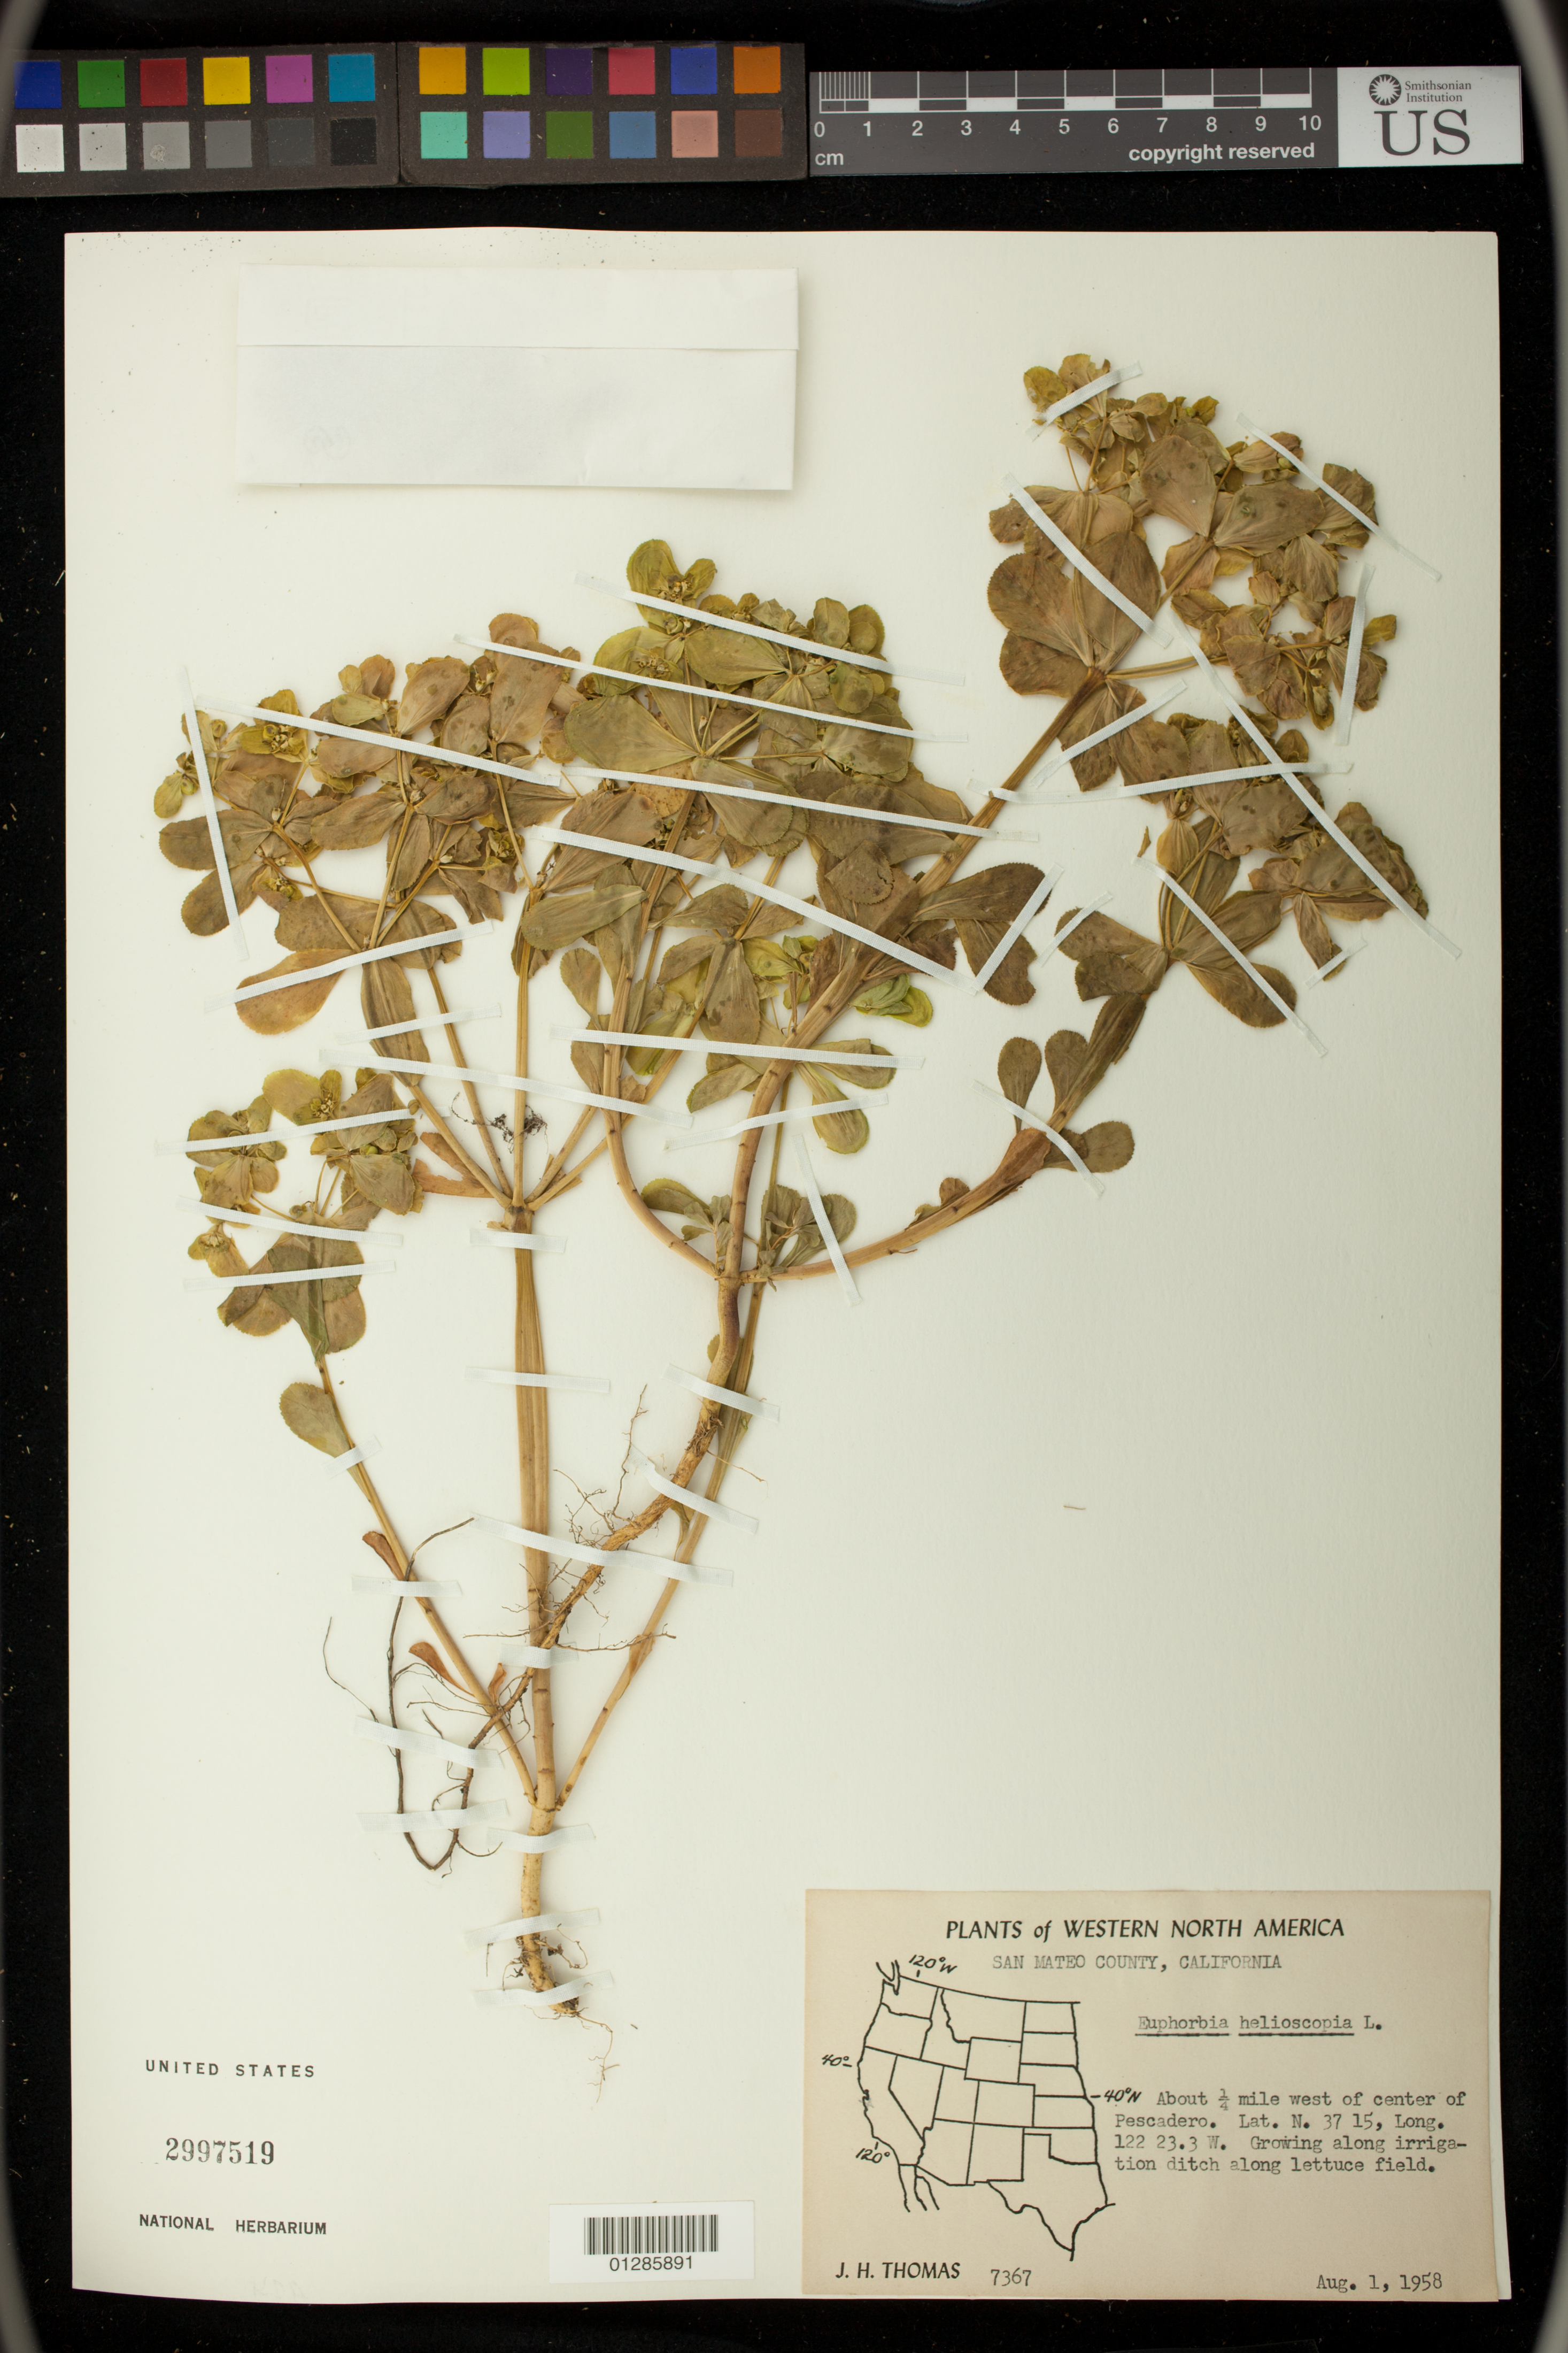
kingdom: Plantae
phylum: Tracheophyta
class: Magnoliopsida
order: Malpighiales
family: Euphorbiaceae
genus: Euphorbia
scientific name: Euphorbia helioscopia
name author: L.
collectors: J. H. Thomas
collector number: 7367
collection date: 1958-08-01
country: United States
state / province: California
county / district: San Mateo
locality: About 1/4 mile west of center of Pescadero.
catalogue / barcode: US 2997519